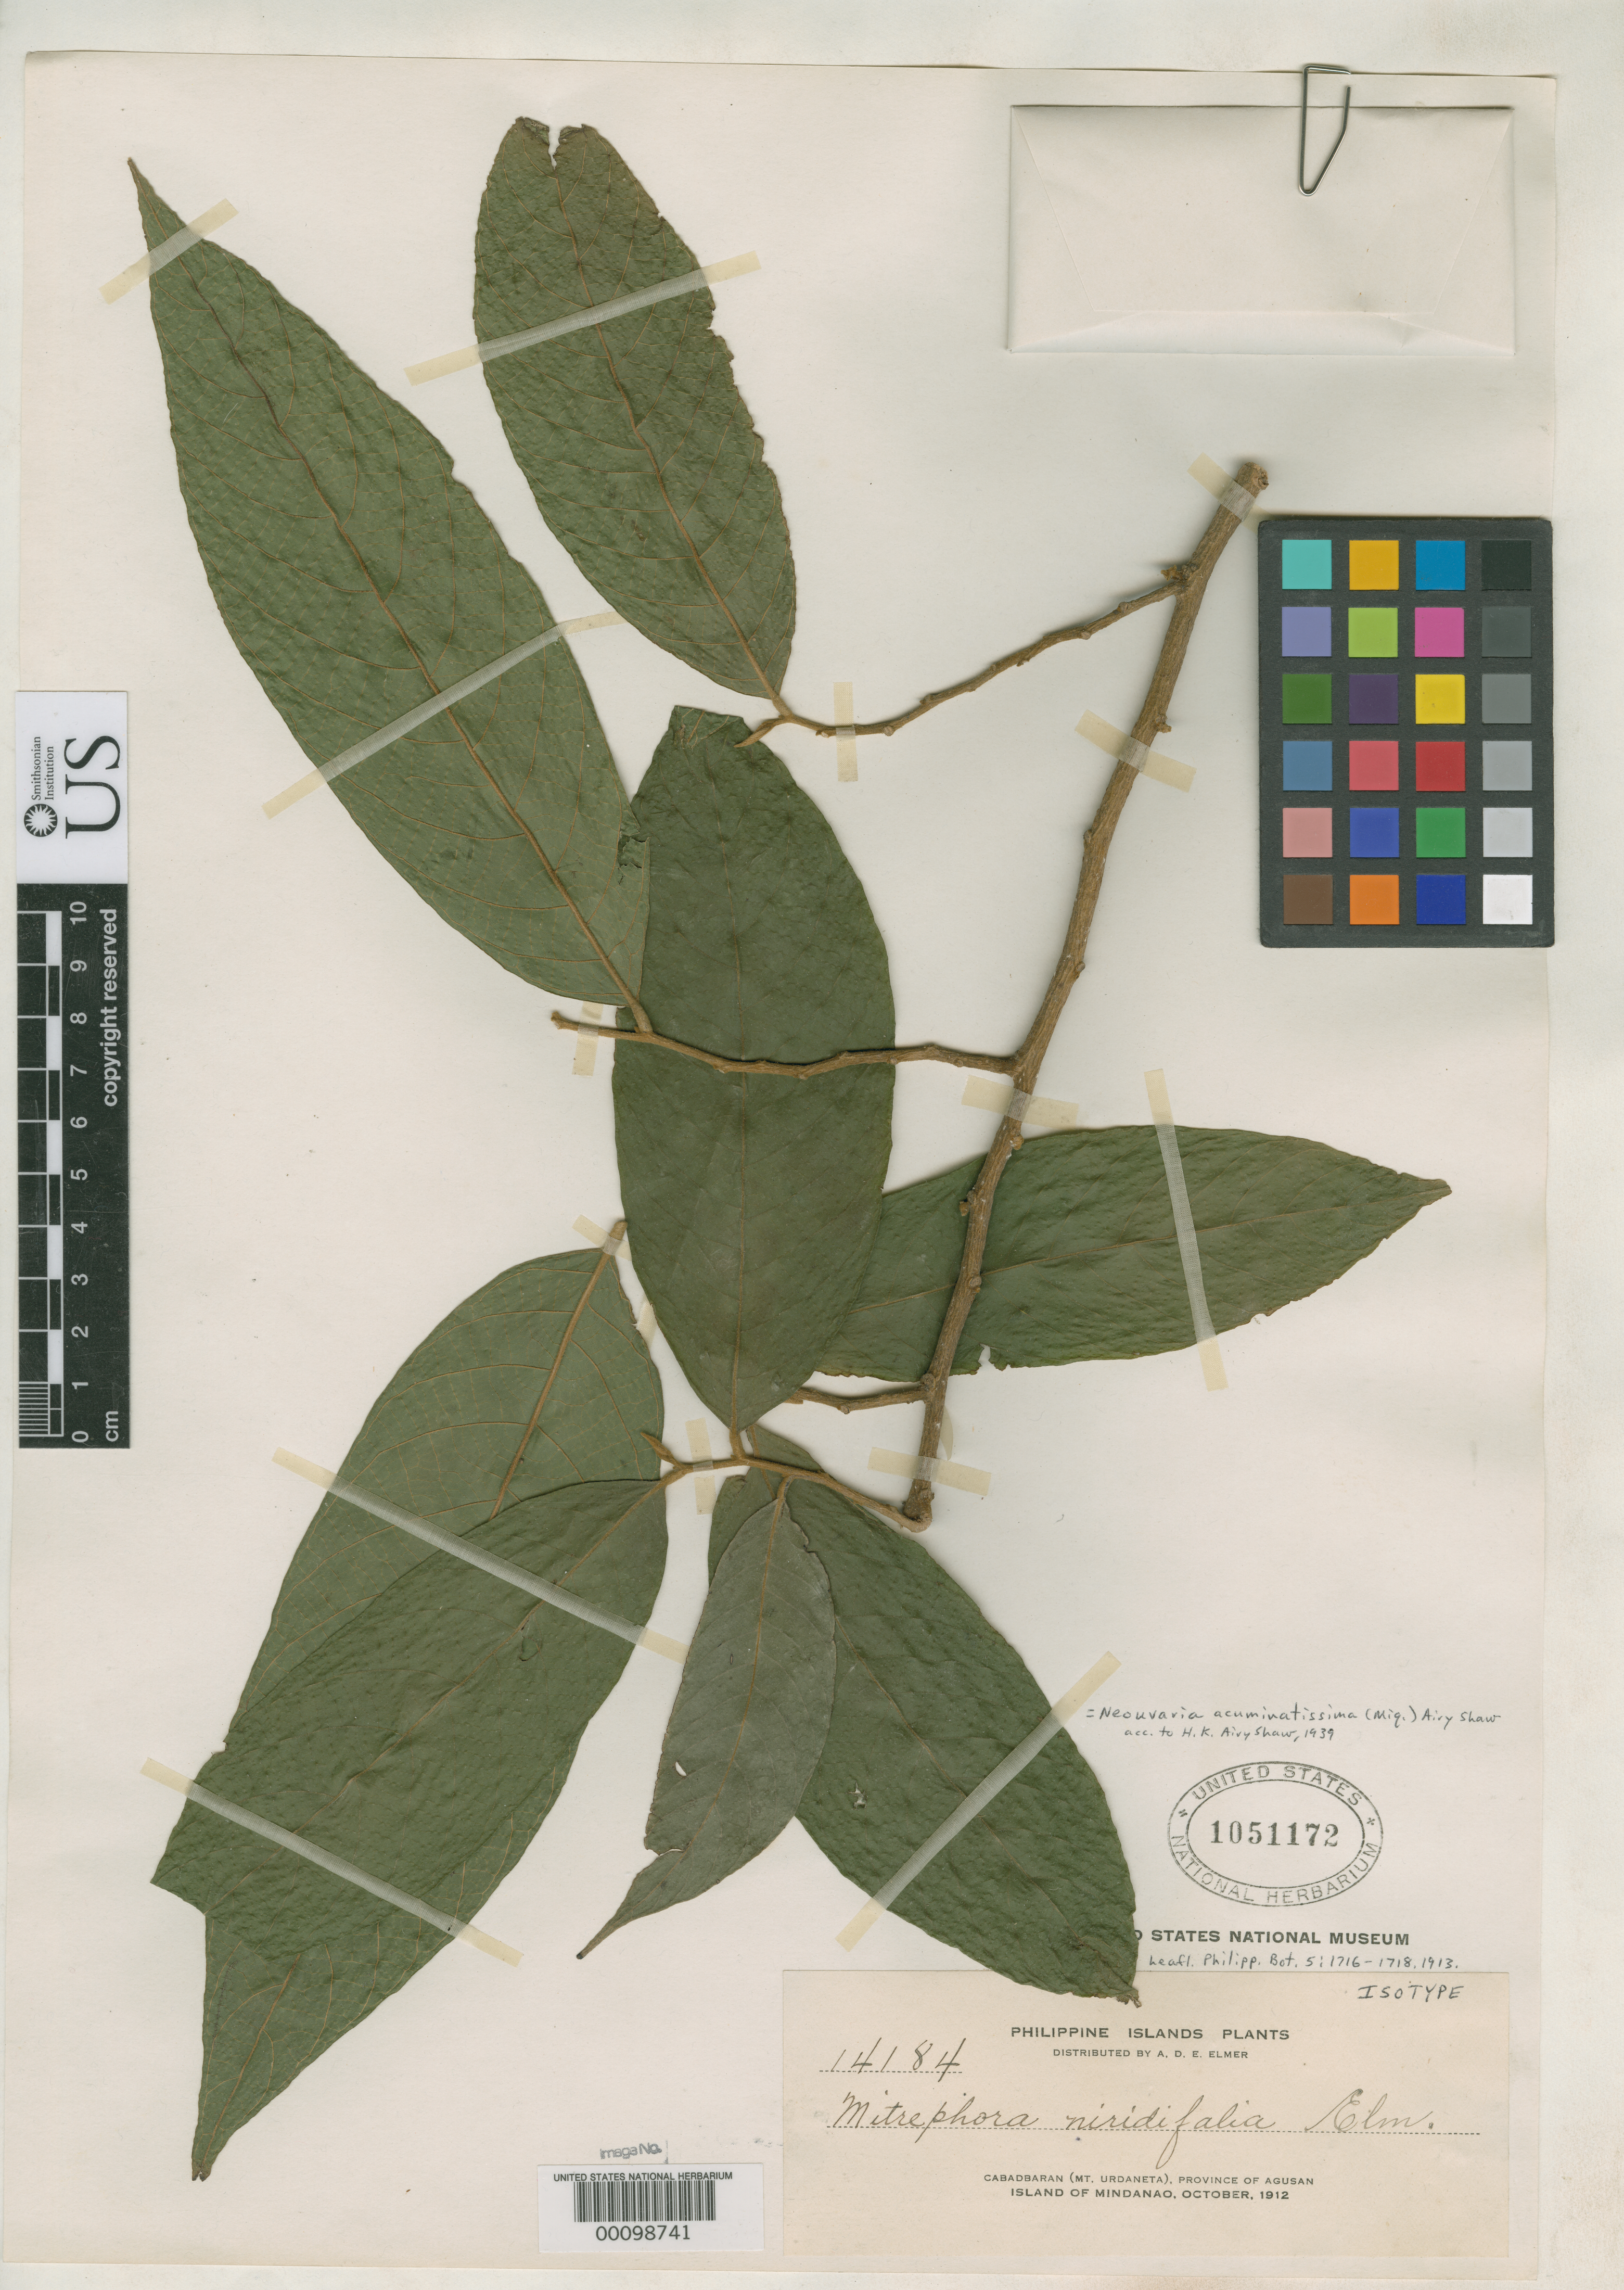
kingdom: Plantae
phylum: Tracheophyta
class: Magnoliopsida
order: Magnoliales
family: Annonaceae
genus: Mitrephora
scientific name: Mitrephora viridifolia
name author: Elmer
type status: Isotype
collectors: A. D. E. Elmer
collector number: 14184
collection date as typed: Oct 1912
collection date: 1912-10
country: Philippines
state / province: Caraga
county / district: Agusan del Norte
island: Mindanao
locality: Mt. Urdaneta.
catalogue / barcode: US 1051172